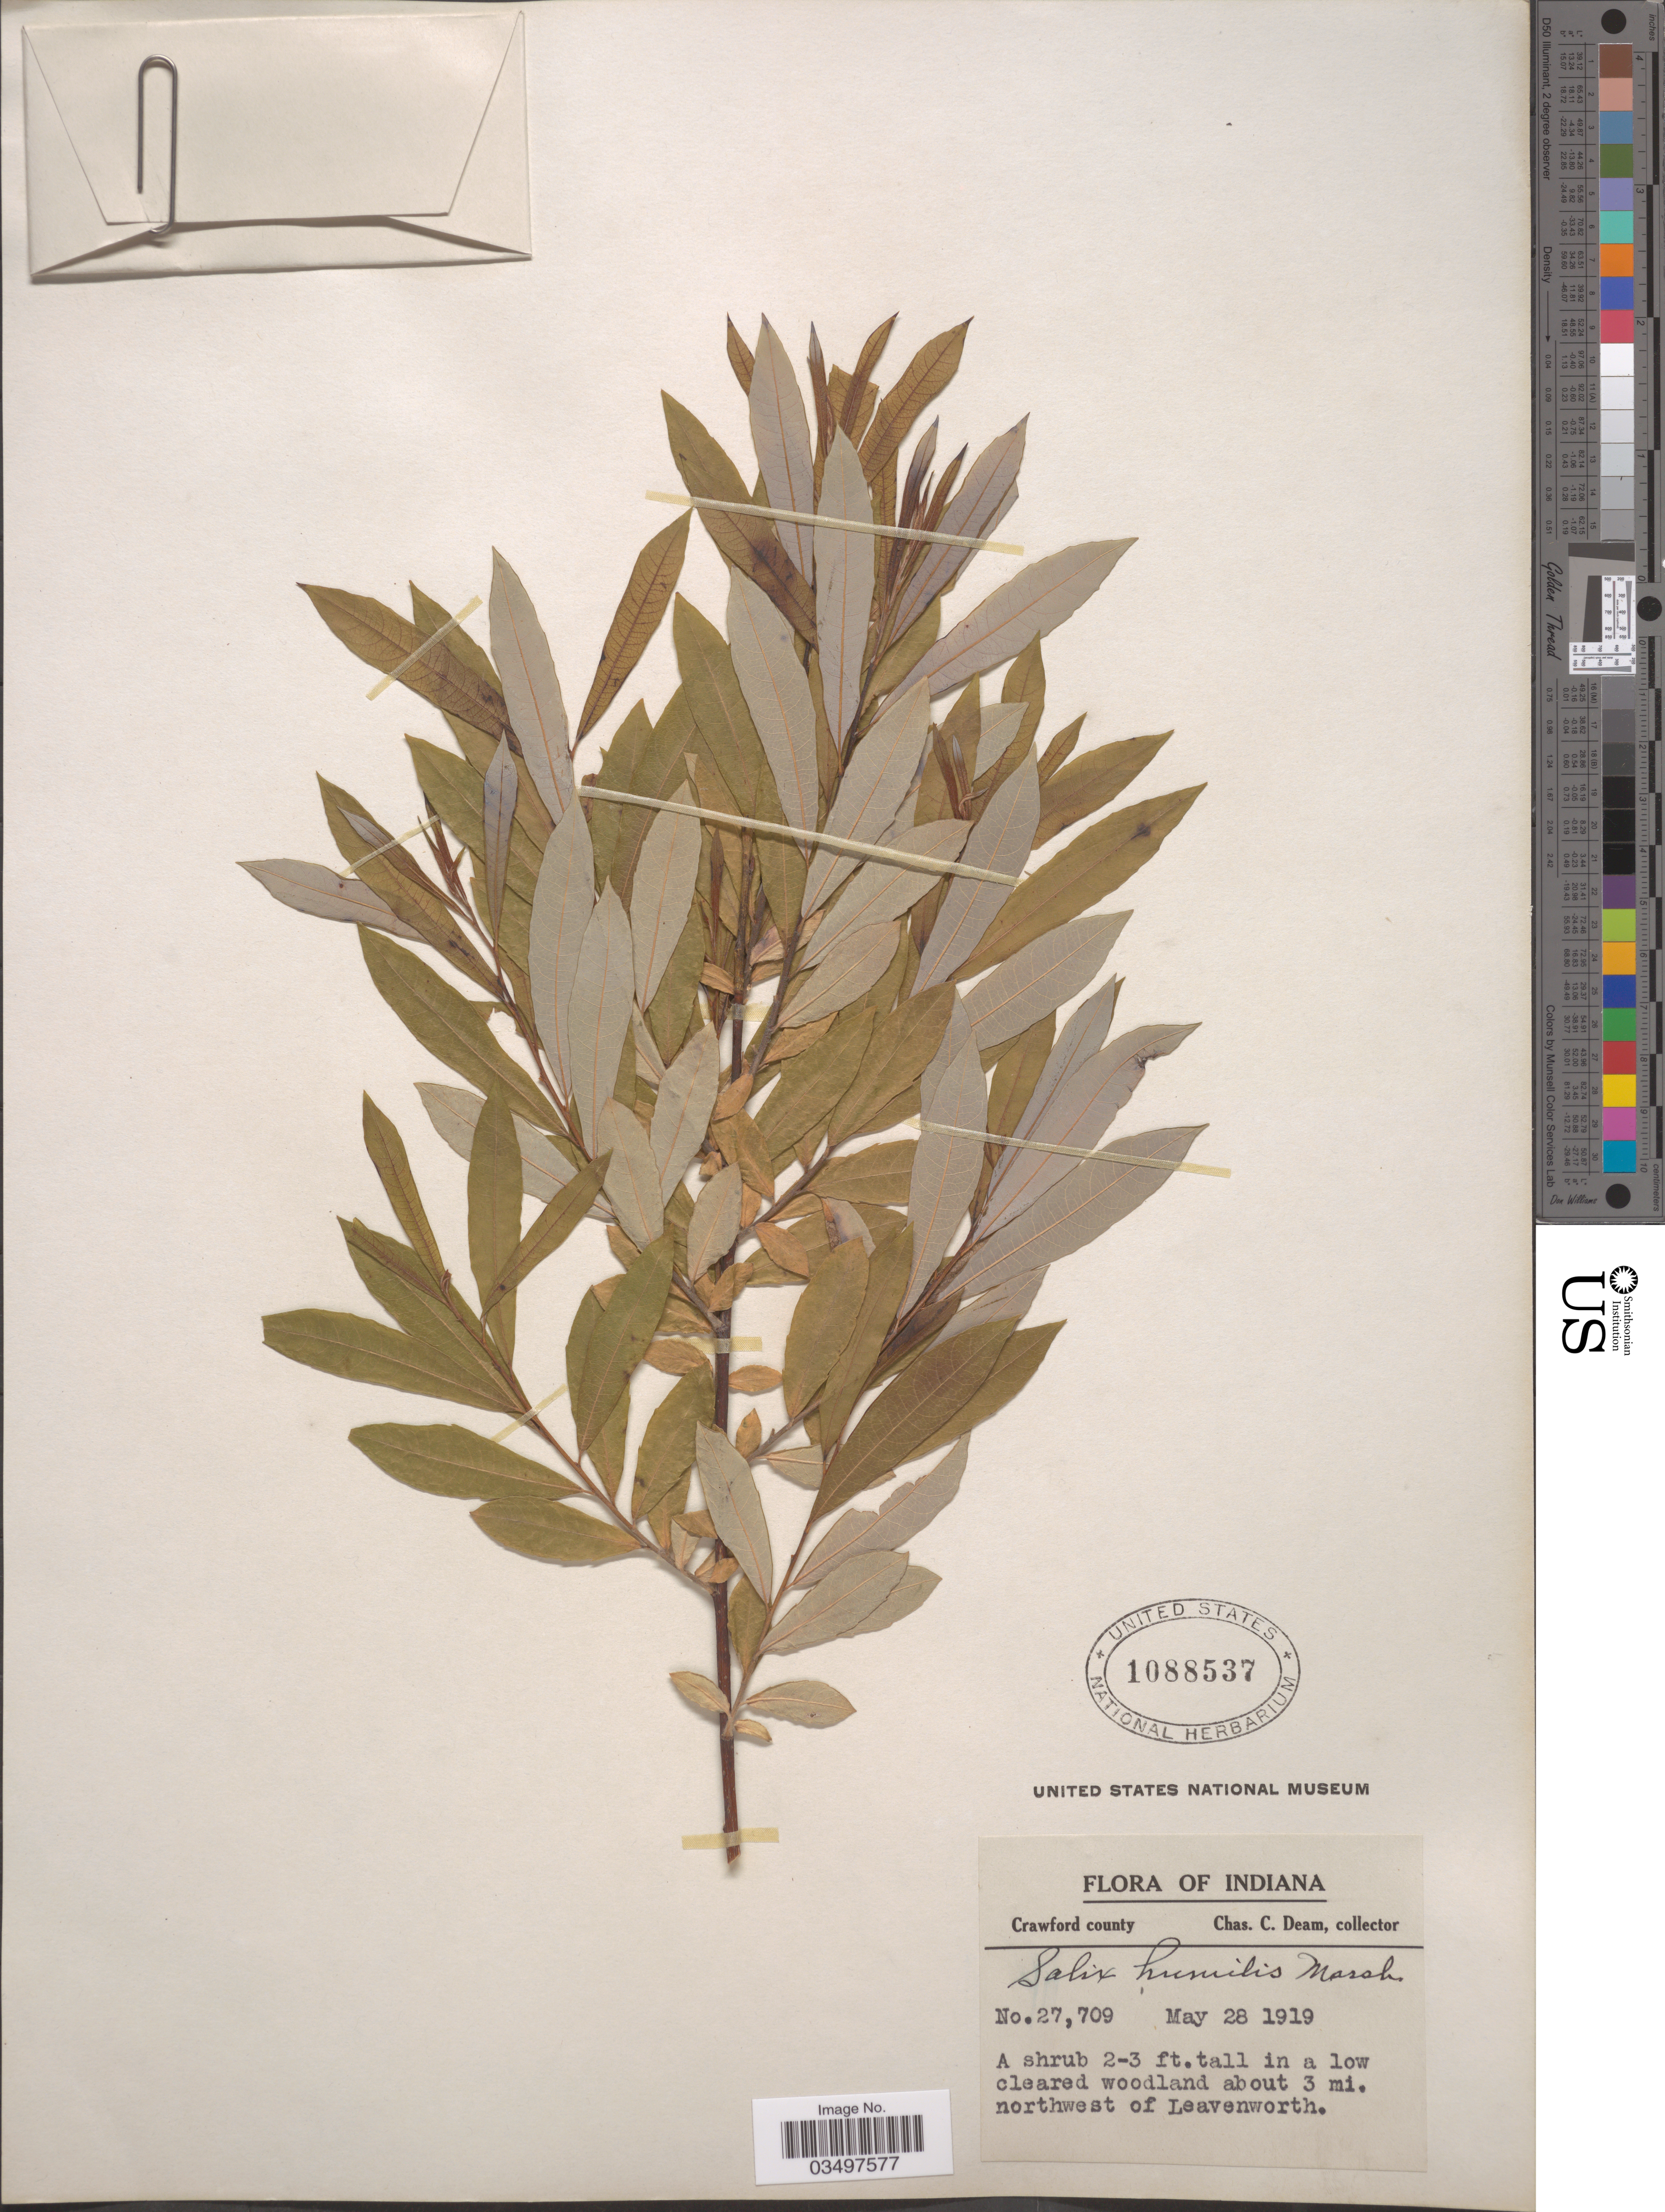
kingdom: Plantae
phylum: Tracheophyta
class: Magnoliopsida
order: Malpighiales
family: Salicaceae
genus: Salix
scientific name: Salix humilis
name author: Marshall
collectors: C. C. Deam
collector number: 27709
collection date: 1919-05-28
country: United States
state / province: Indiana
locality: Crawford county. In a low cleared woodland about 3 mi. northwest of Leavenworth.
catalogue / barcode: US 1088537